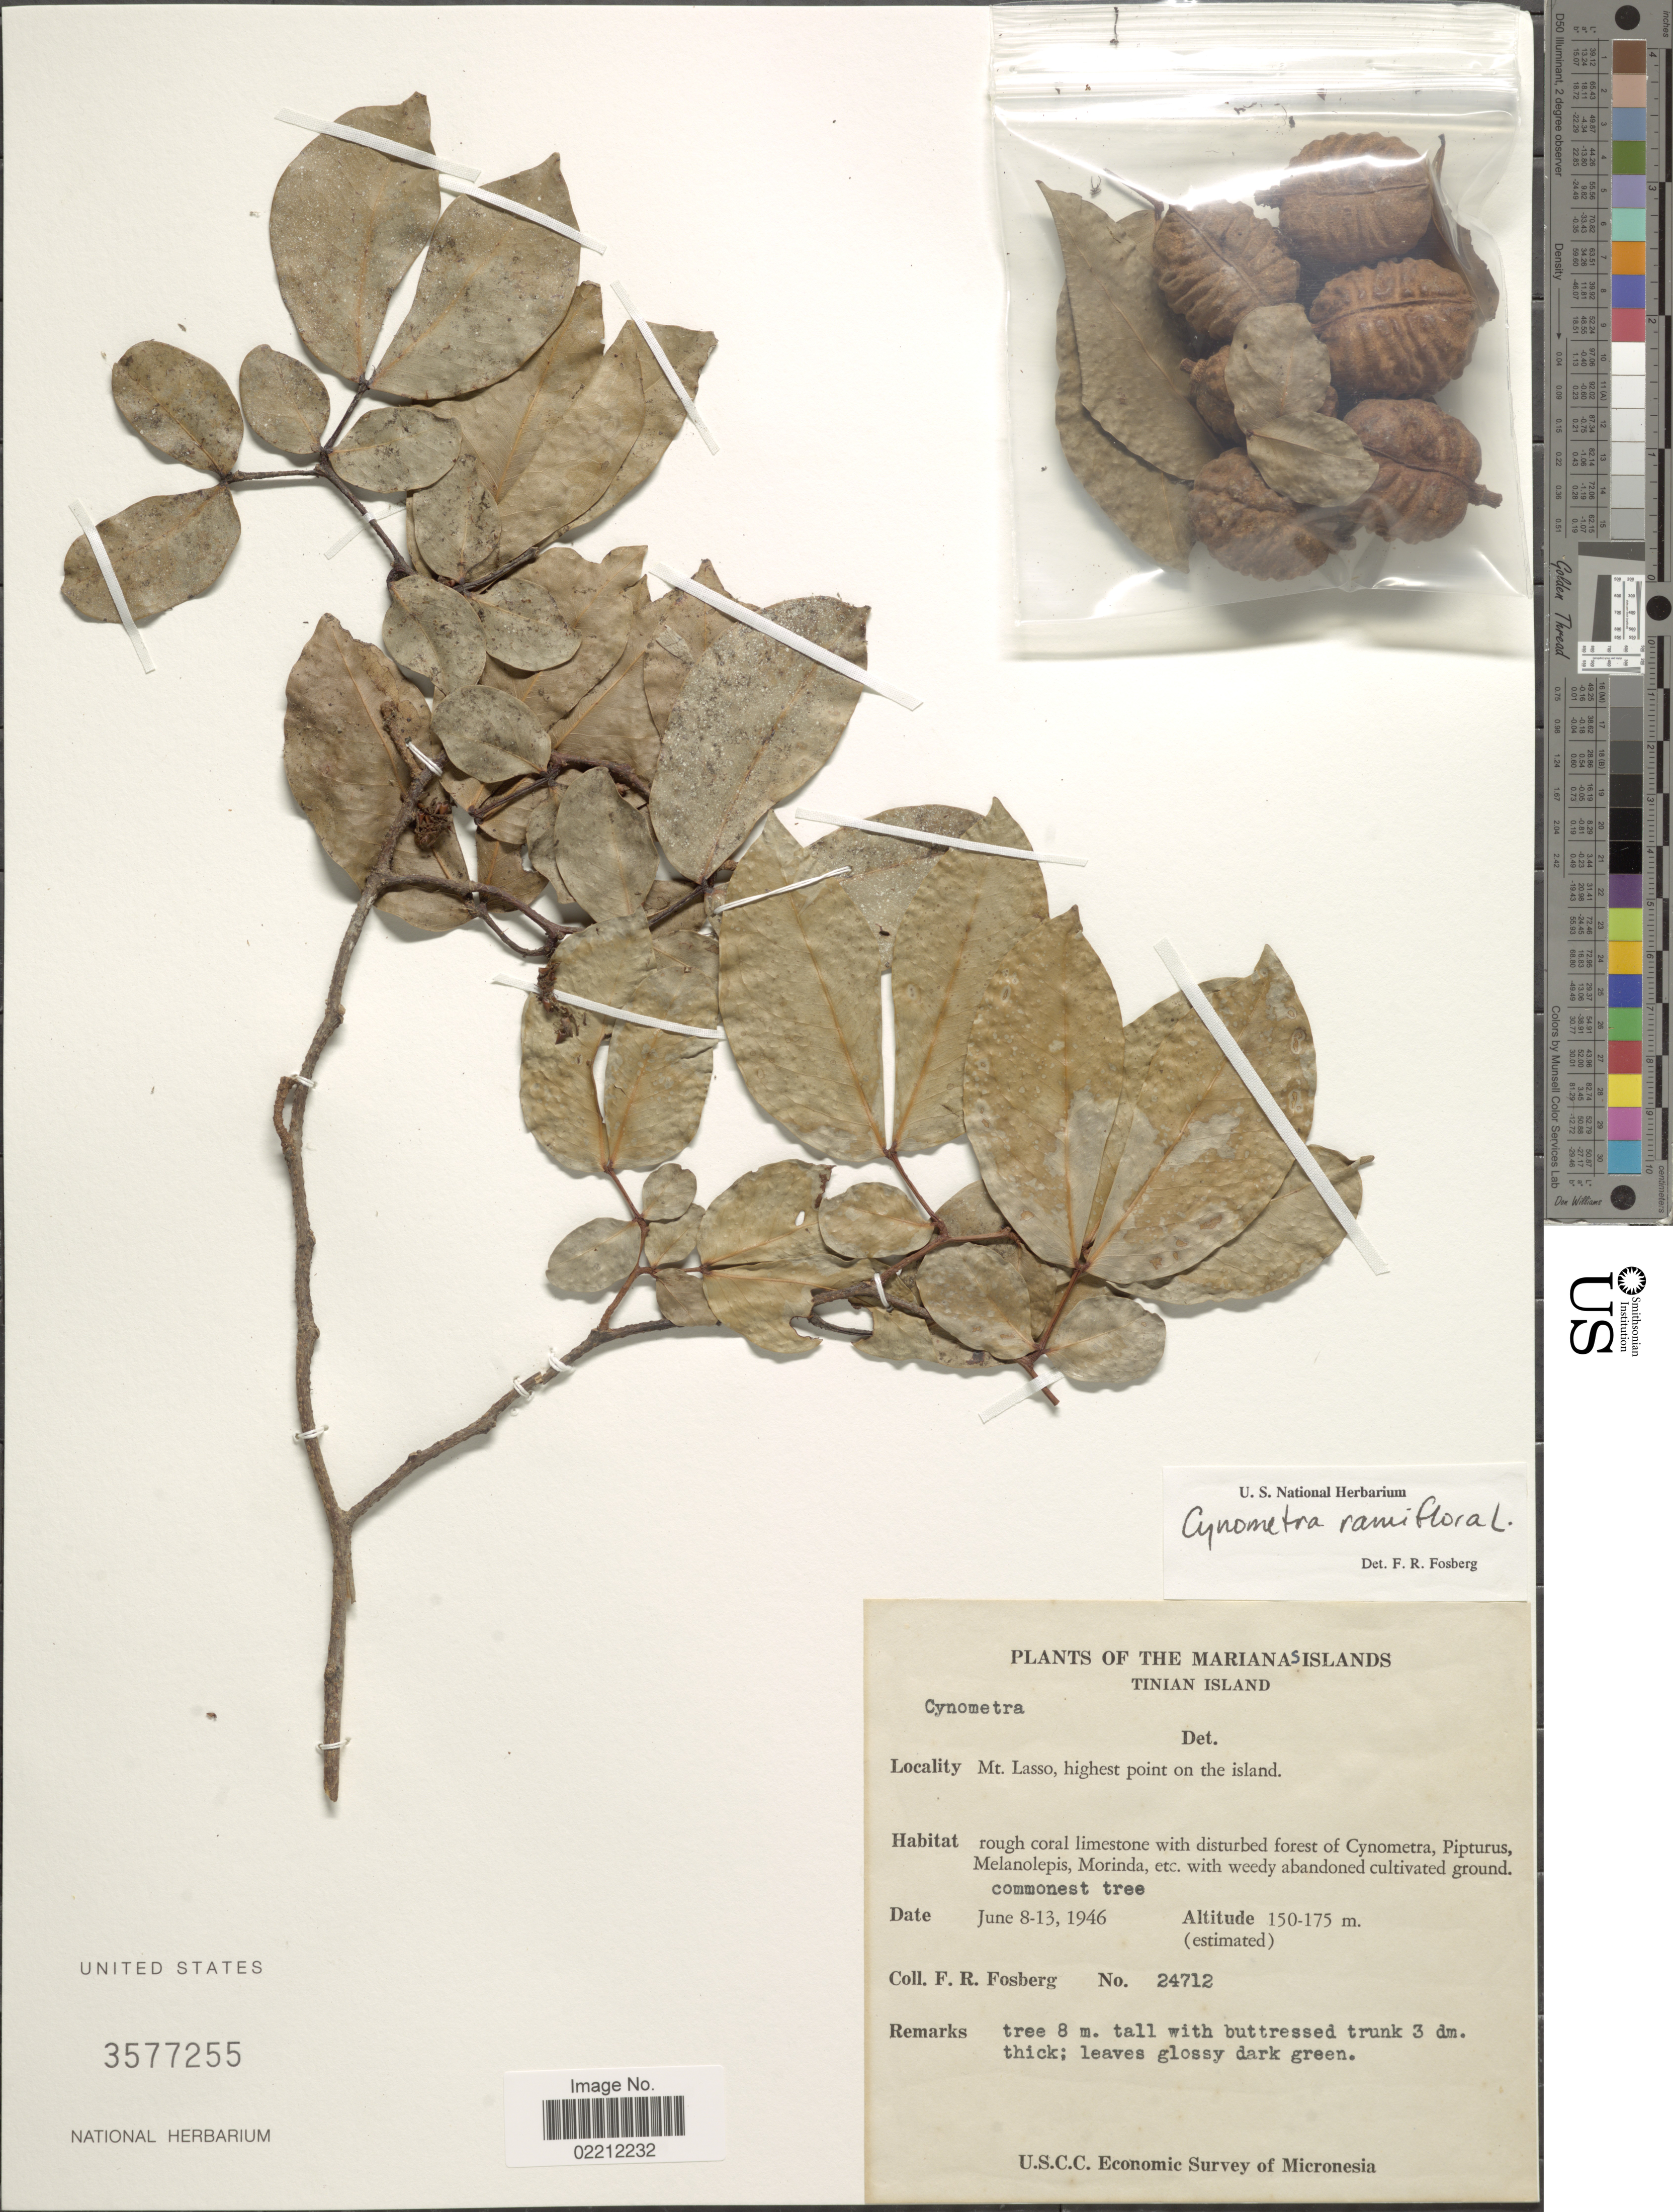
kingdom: Plantae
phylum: Tracheophyta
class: Magnoliopsida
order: Fabales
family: Fabaceae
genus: Cynometra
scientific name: Cynometra ramiflora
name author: L.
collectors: F. R. Fosberg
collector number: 24712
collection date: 1946-06-08/1946-06-13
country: Northern Mariana Islands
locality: Marianas Island, Mt. Lasso Highest point on the island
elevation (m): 150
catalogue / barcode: US 3577255